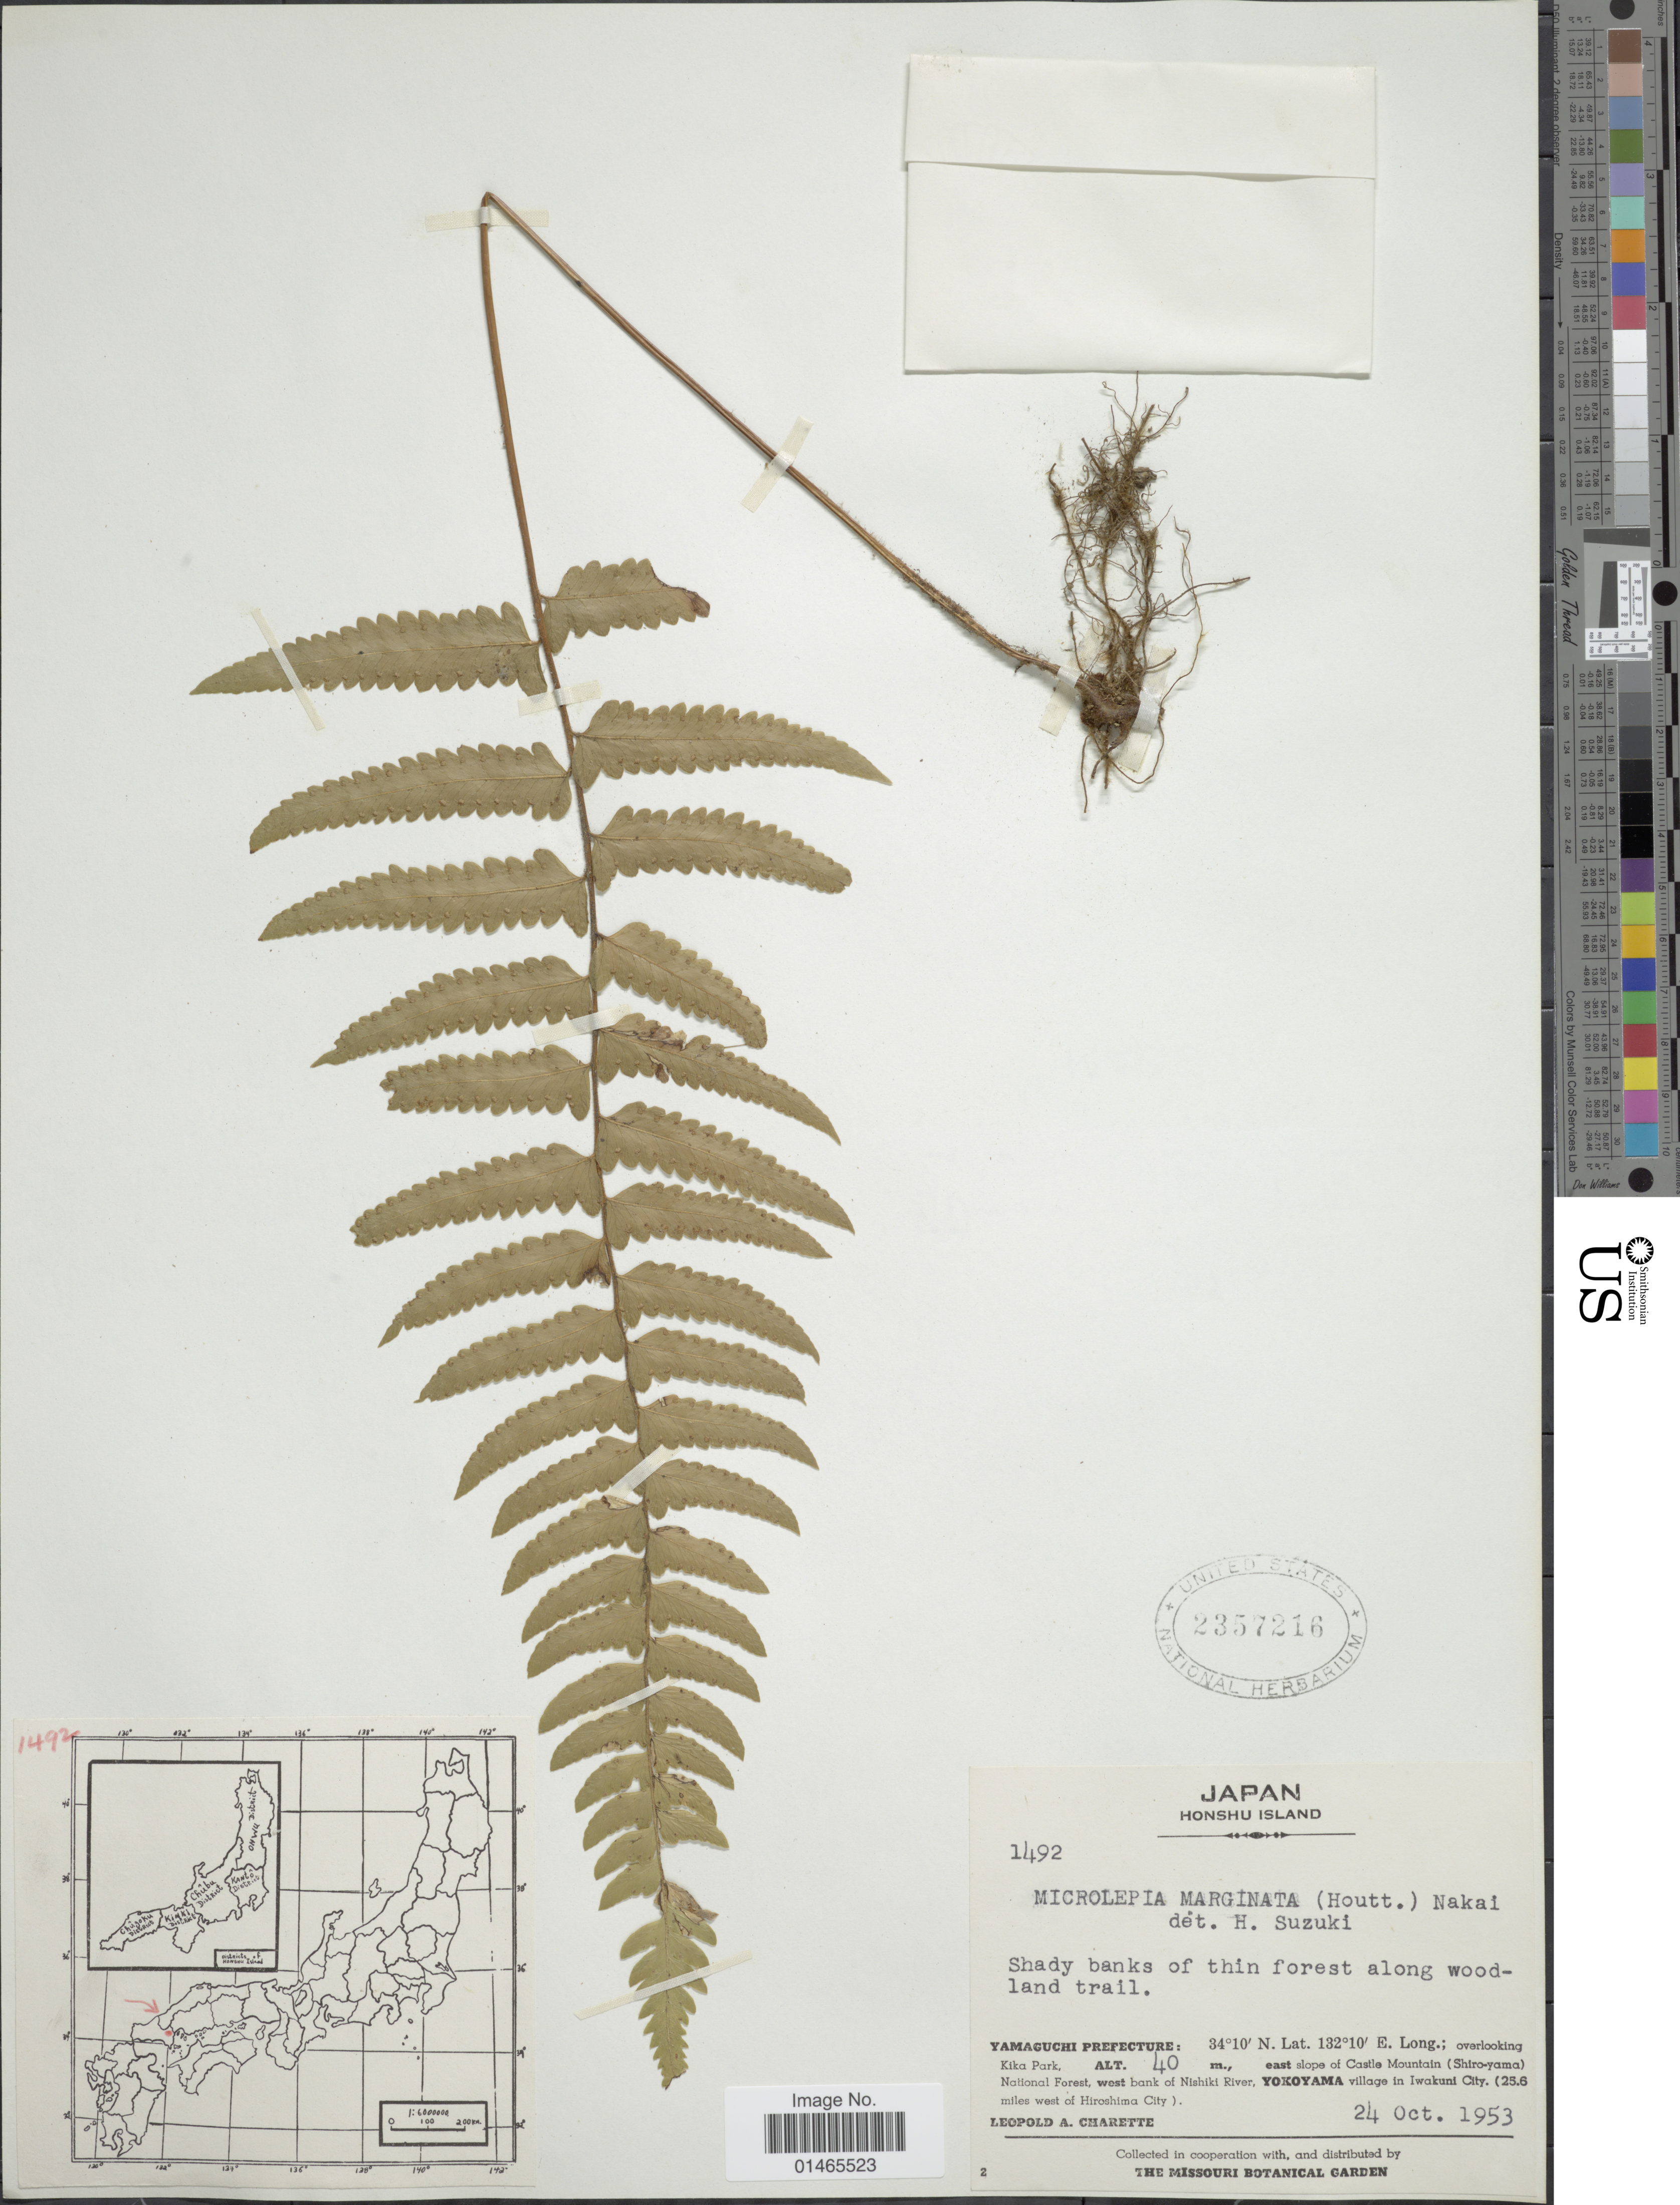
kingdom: Plantae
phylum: Tracheophyta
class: Polypodiopsida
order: Polypodiales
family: Dennstaedtiaceae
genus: Microlepia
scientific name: Microlepia marginata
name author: (Houtt.) C. Chr.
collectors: L. A. Charette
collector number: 1492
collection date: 1953-10-24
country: Japan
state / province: Yamaguti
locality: Overlooking Kika Park, east slope of Castle Mountain (Shiro-yama) National Forest, west bank of Nishiki River, Yokoyama village in Iwakuni City(25.6 miles west of Hiroshima City)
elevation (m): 40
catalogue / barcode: US 2357216